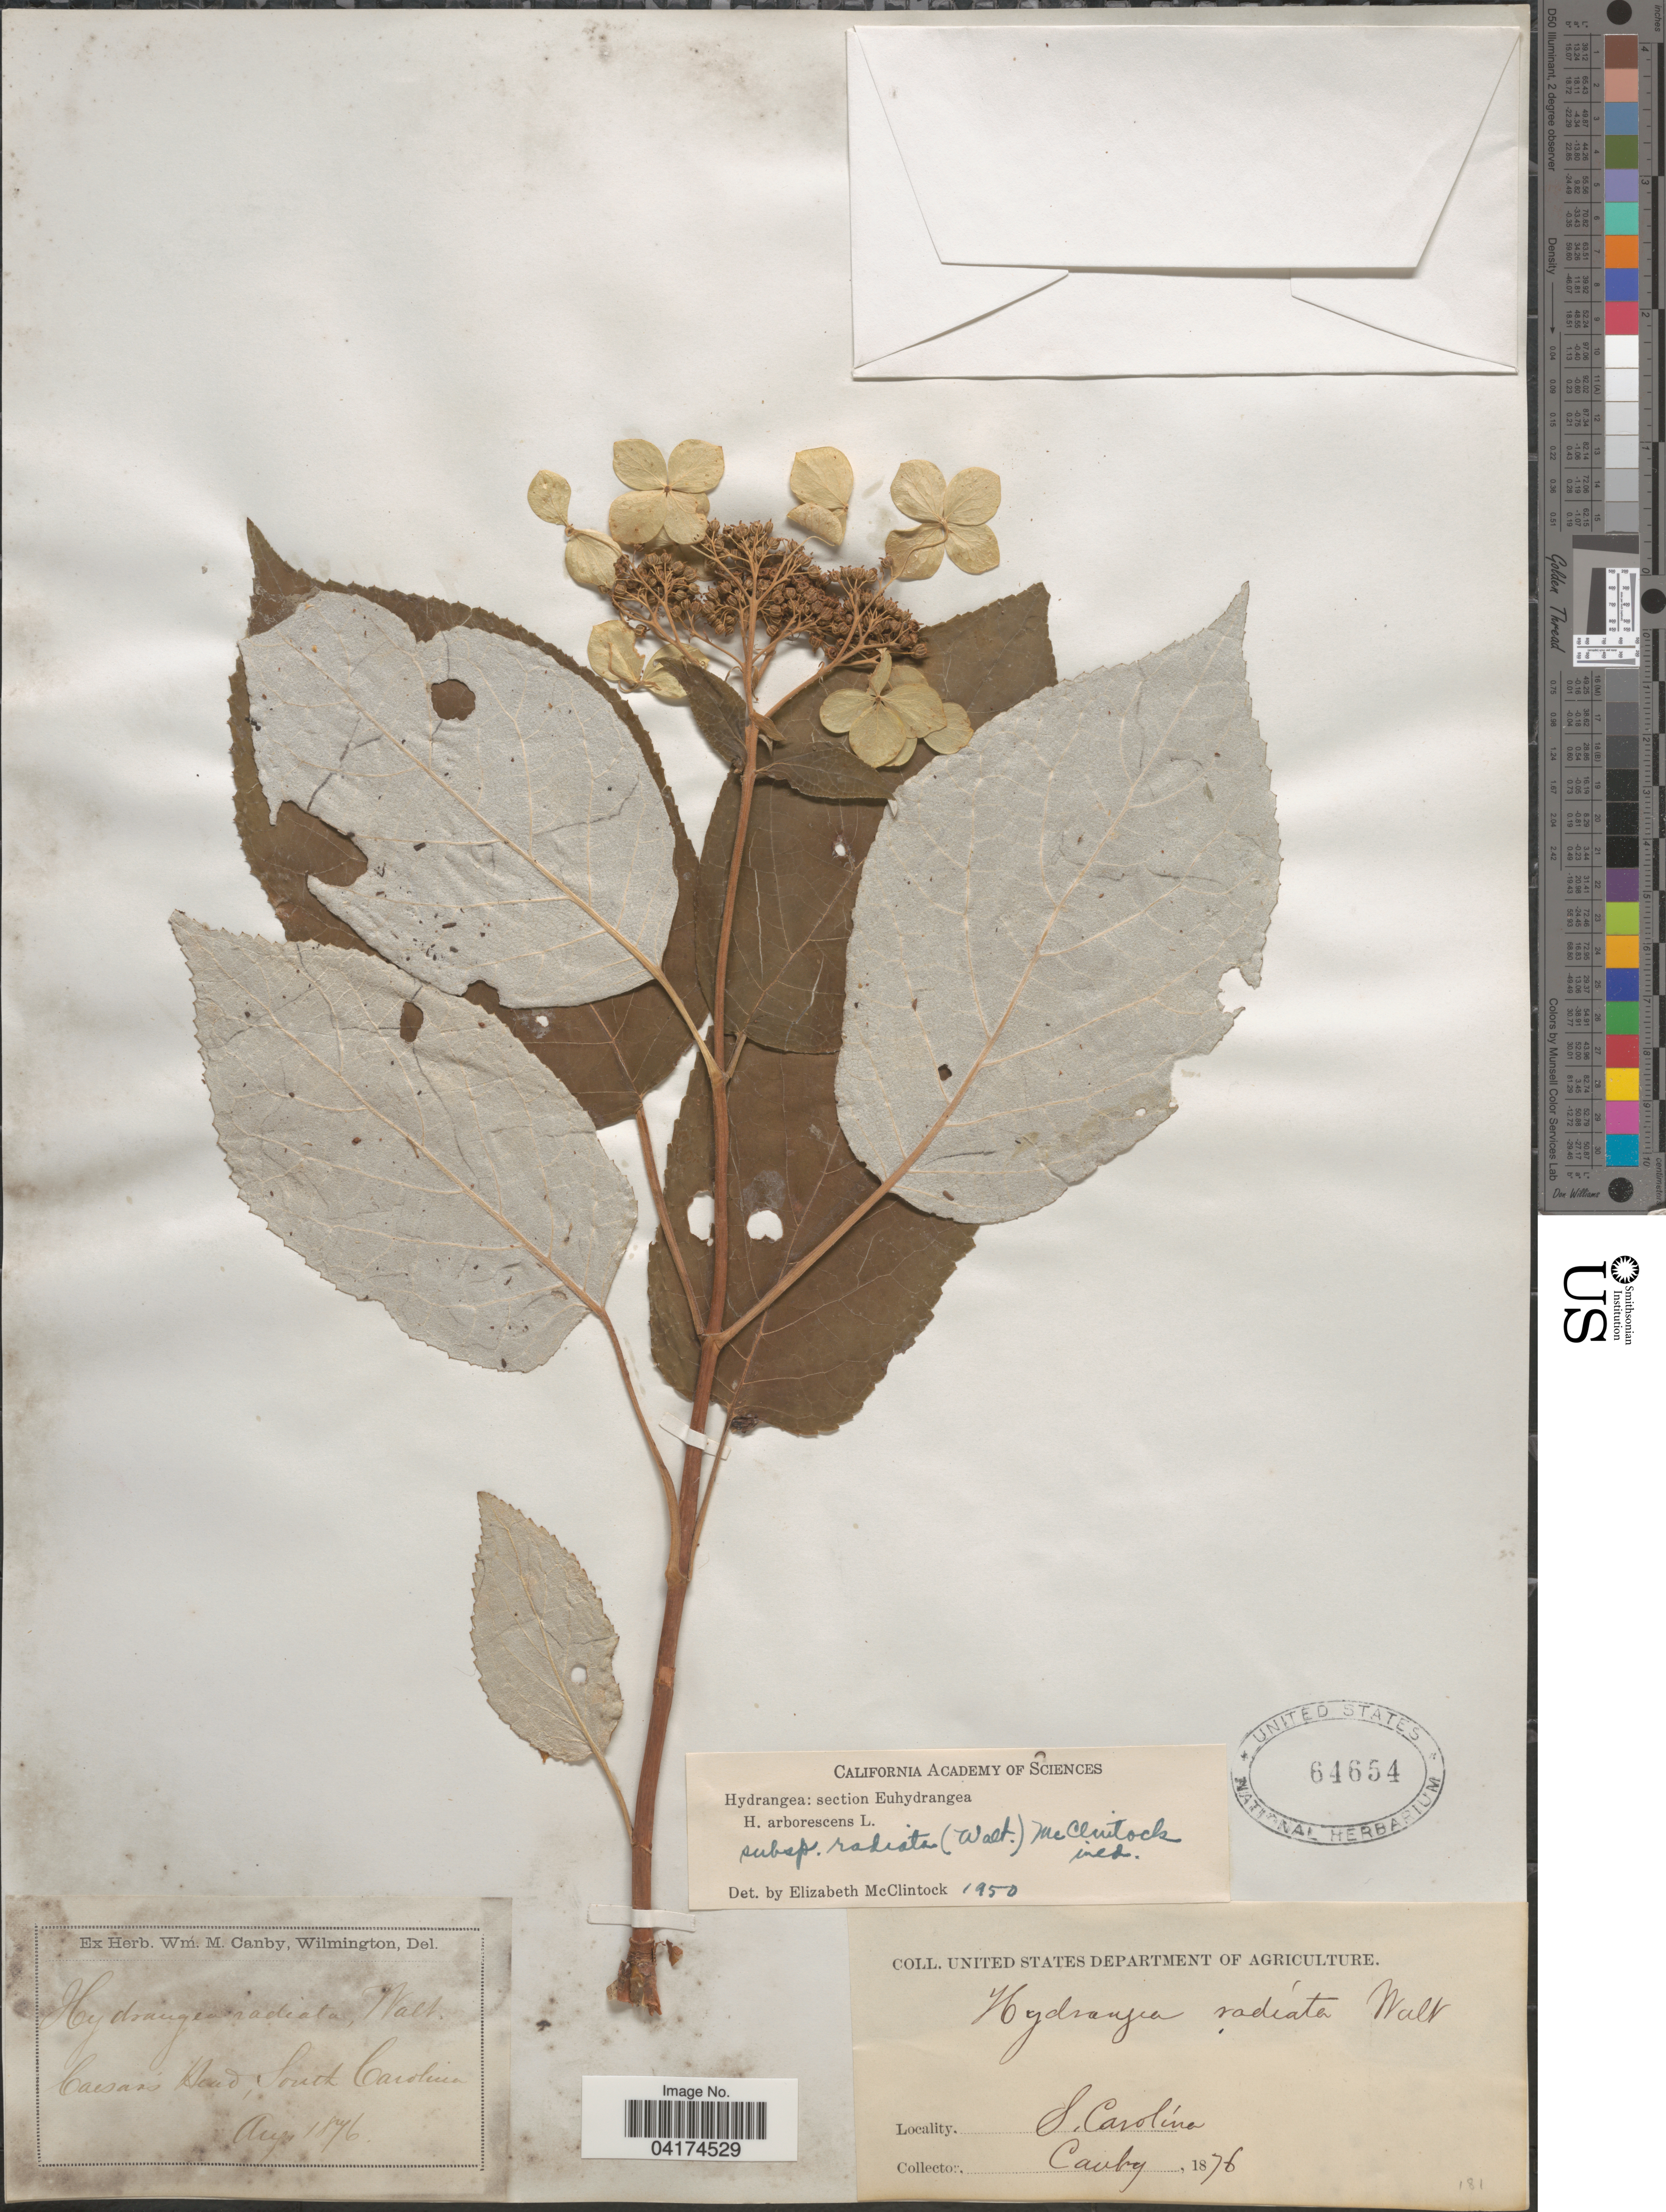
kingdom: Plantae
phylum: Tracheophyta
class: Magnoliopsida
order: Cornales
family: Hydrangeaceae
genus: Hydrangea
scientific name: Hydrangea arborescens subsp. radiata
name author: (Walter) E. M. McClint.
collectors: Canby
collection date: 1876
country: United States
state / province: South Carolina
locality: Caesar's Head.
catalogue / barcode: US 64654